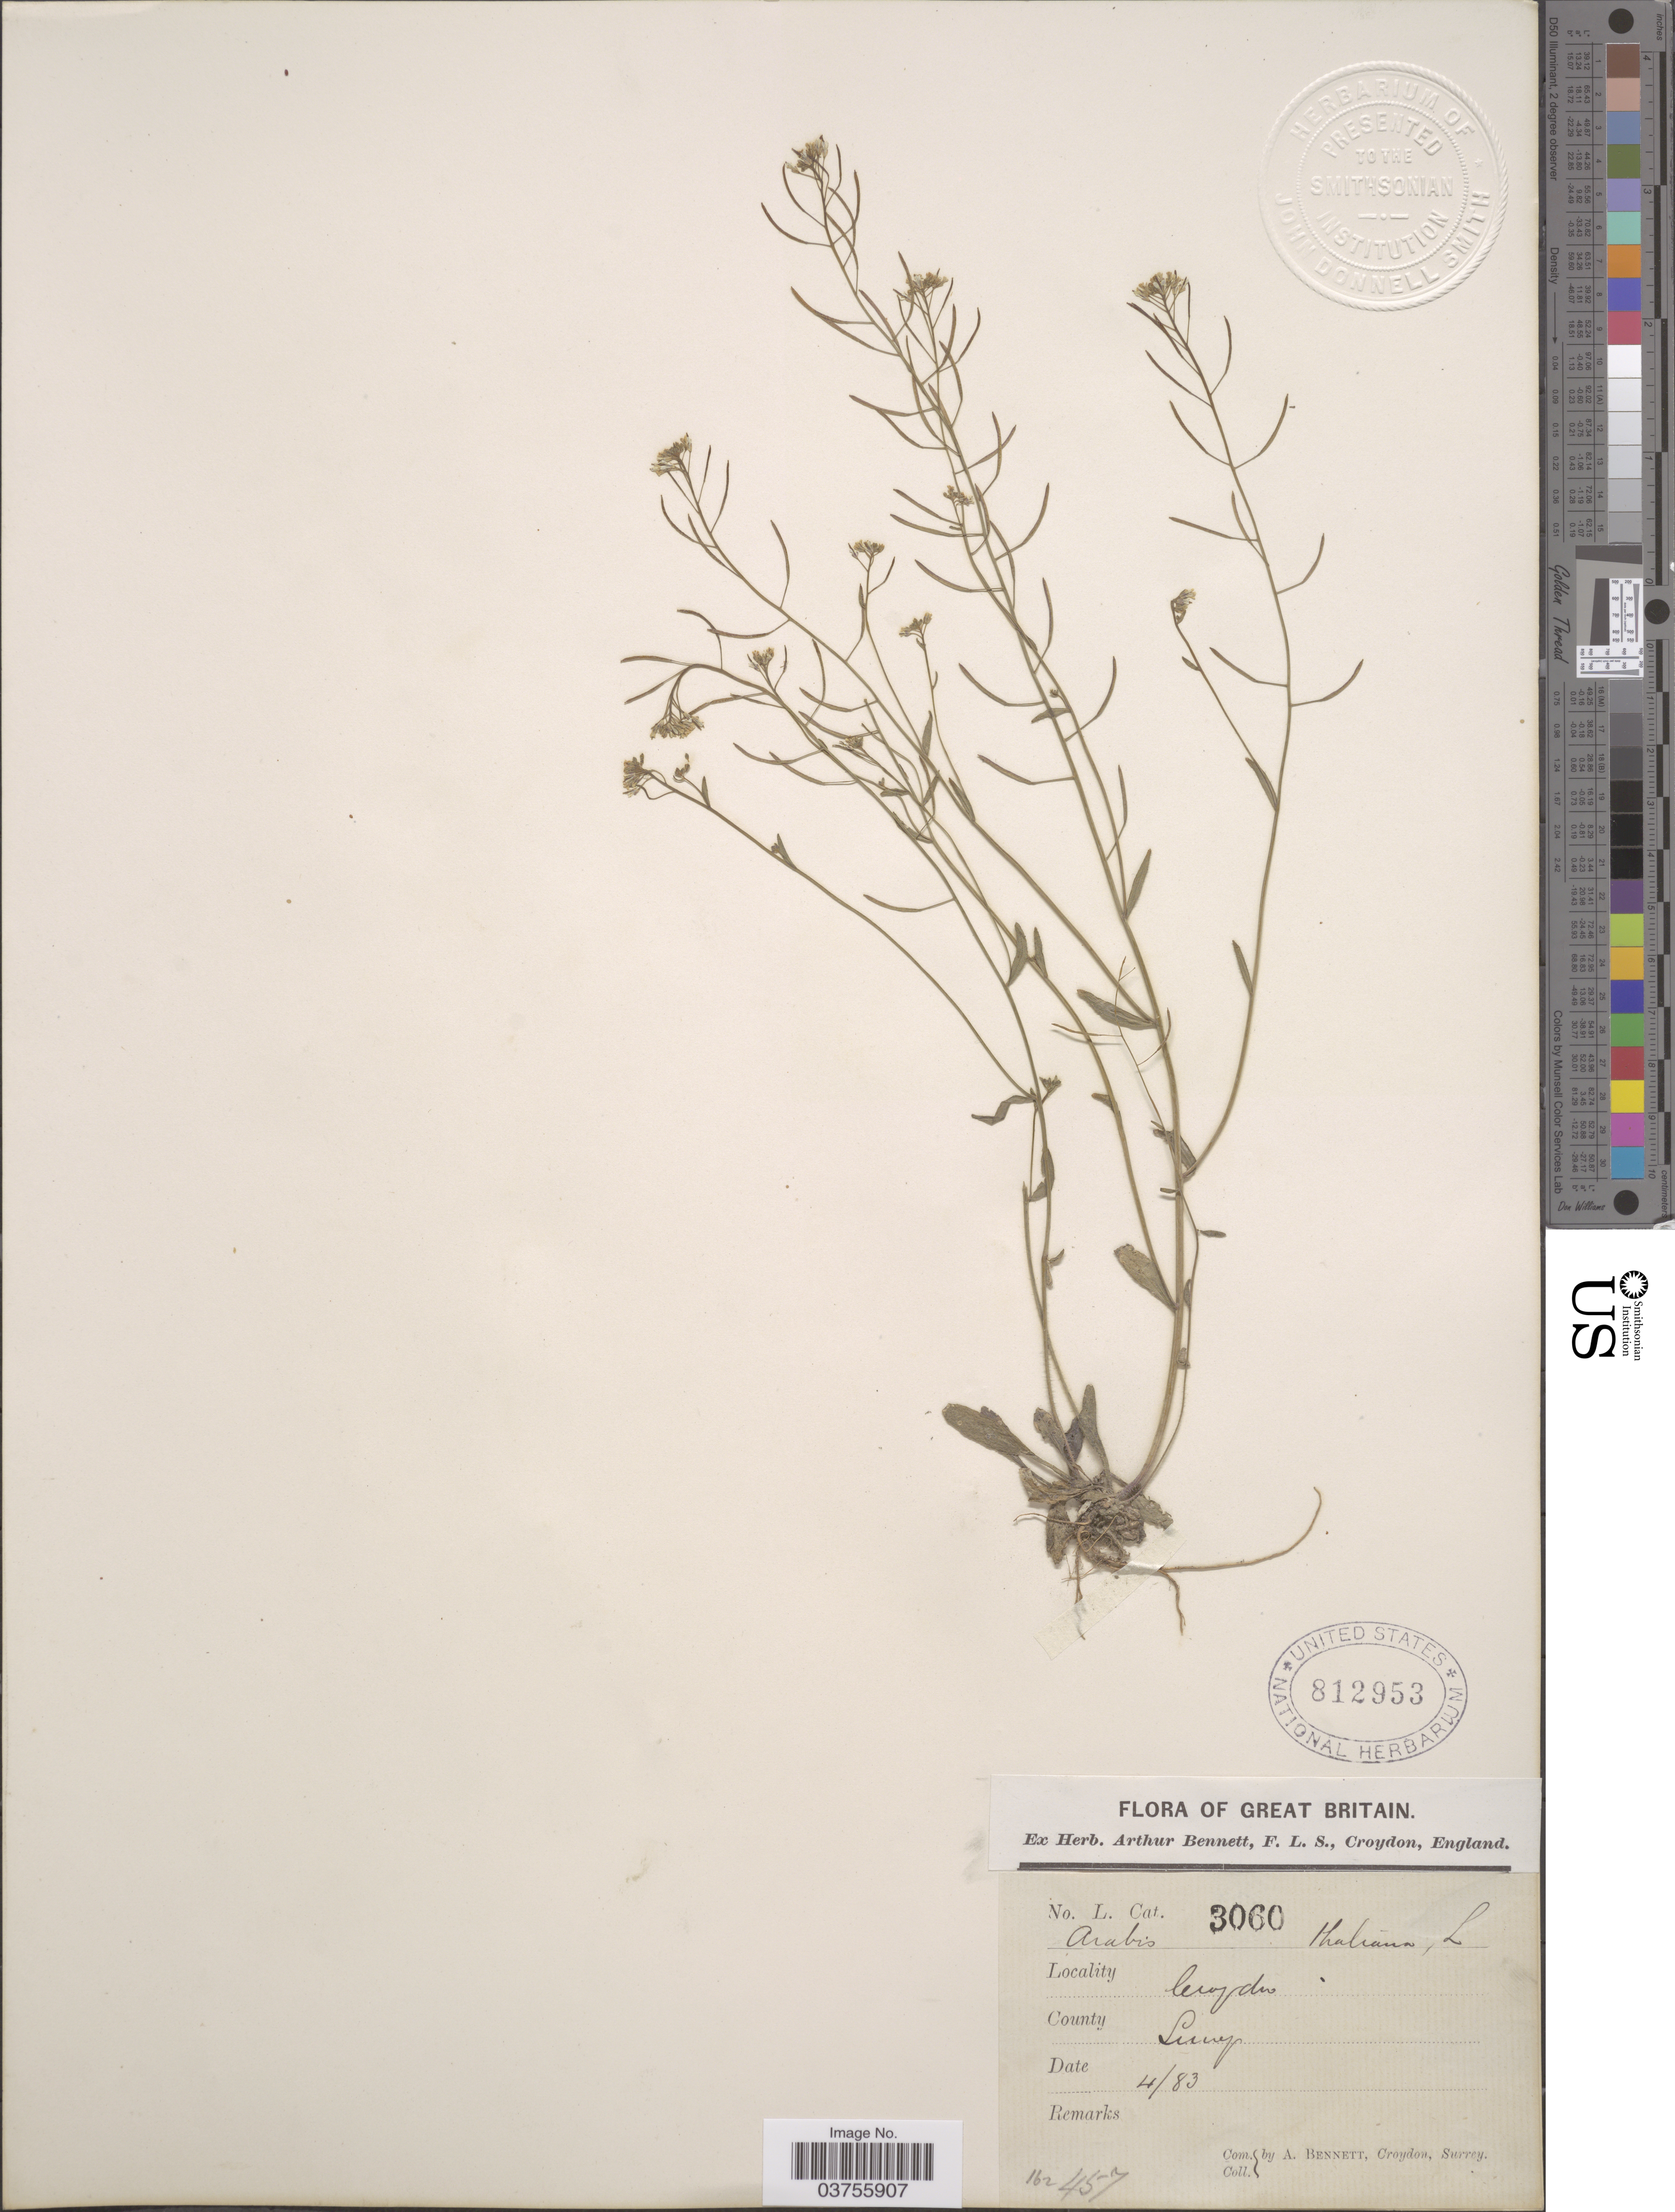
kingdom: Plantae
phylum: Tracheophyta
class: Magnoliopsida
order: Brassicales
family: Brassicaceae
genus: Arabidopsis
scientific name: Arabidopsis thaliana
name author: (L.) Heynh.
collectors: A. Bennett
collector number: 3060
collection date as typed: Transcribed d/m/y: /4/83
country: United Kingdom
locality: Great Britain. Croyden. County Surrey.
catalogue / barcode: US 812953